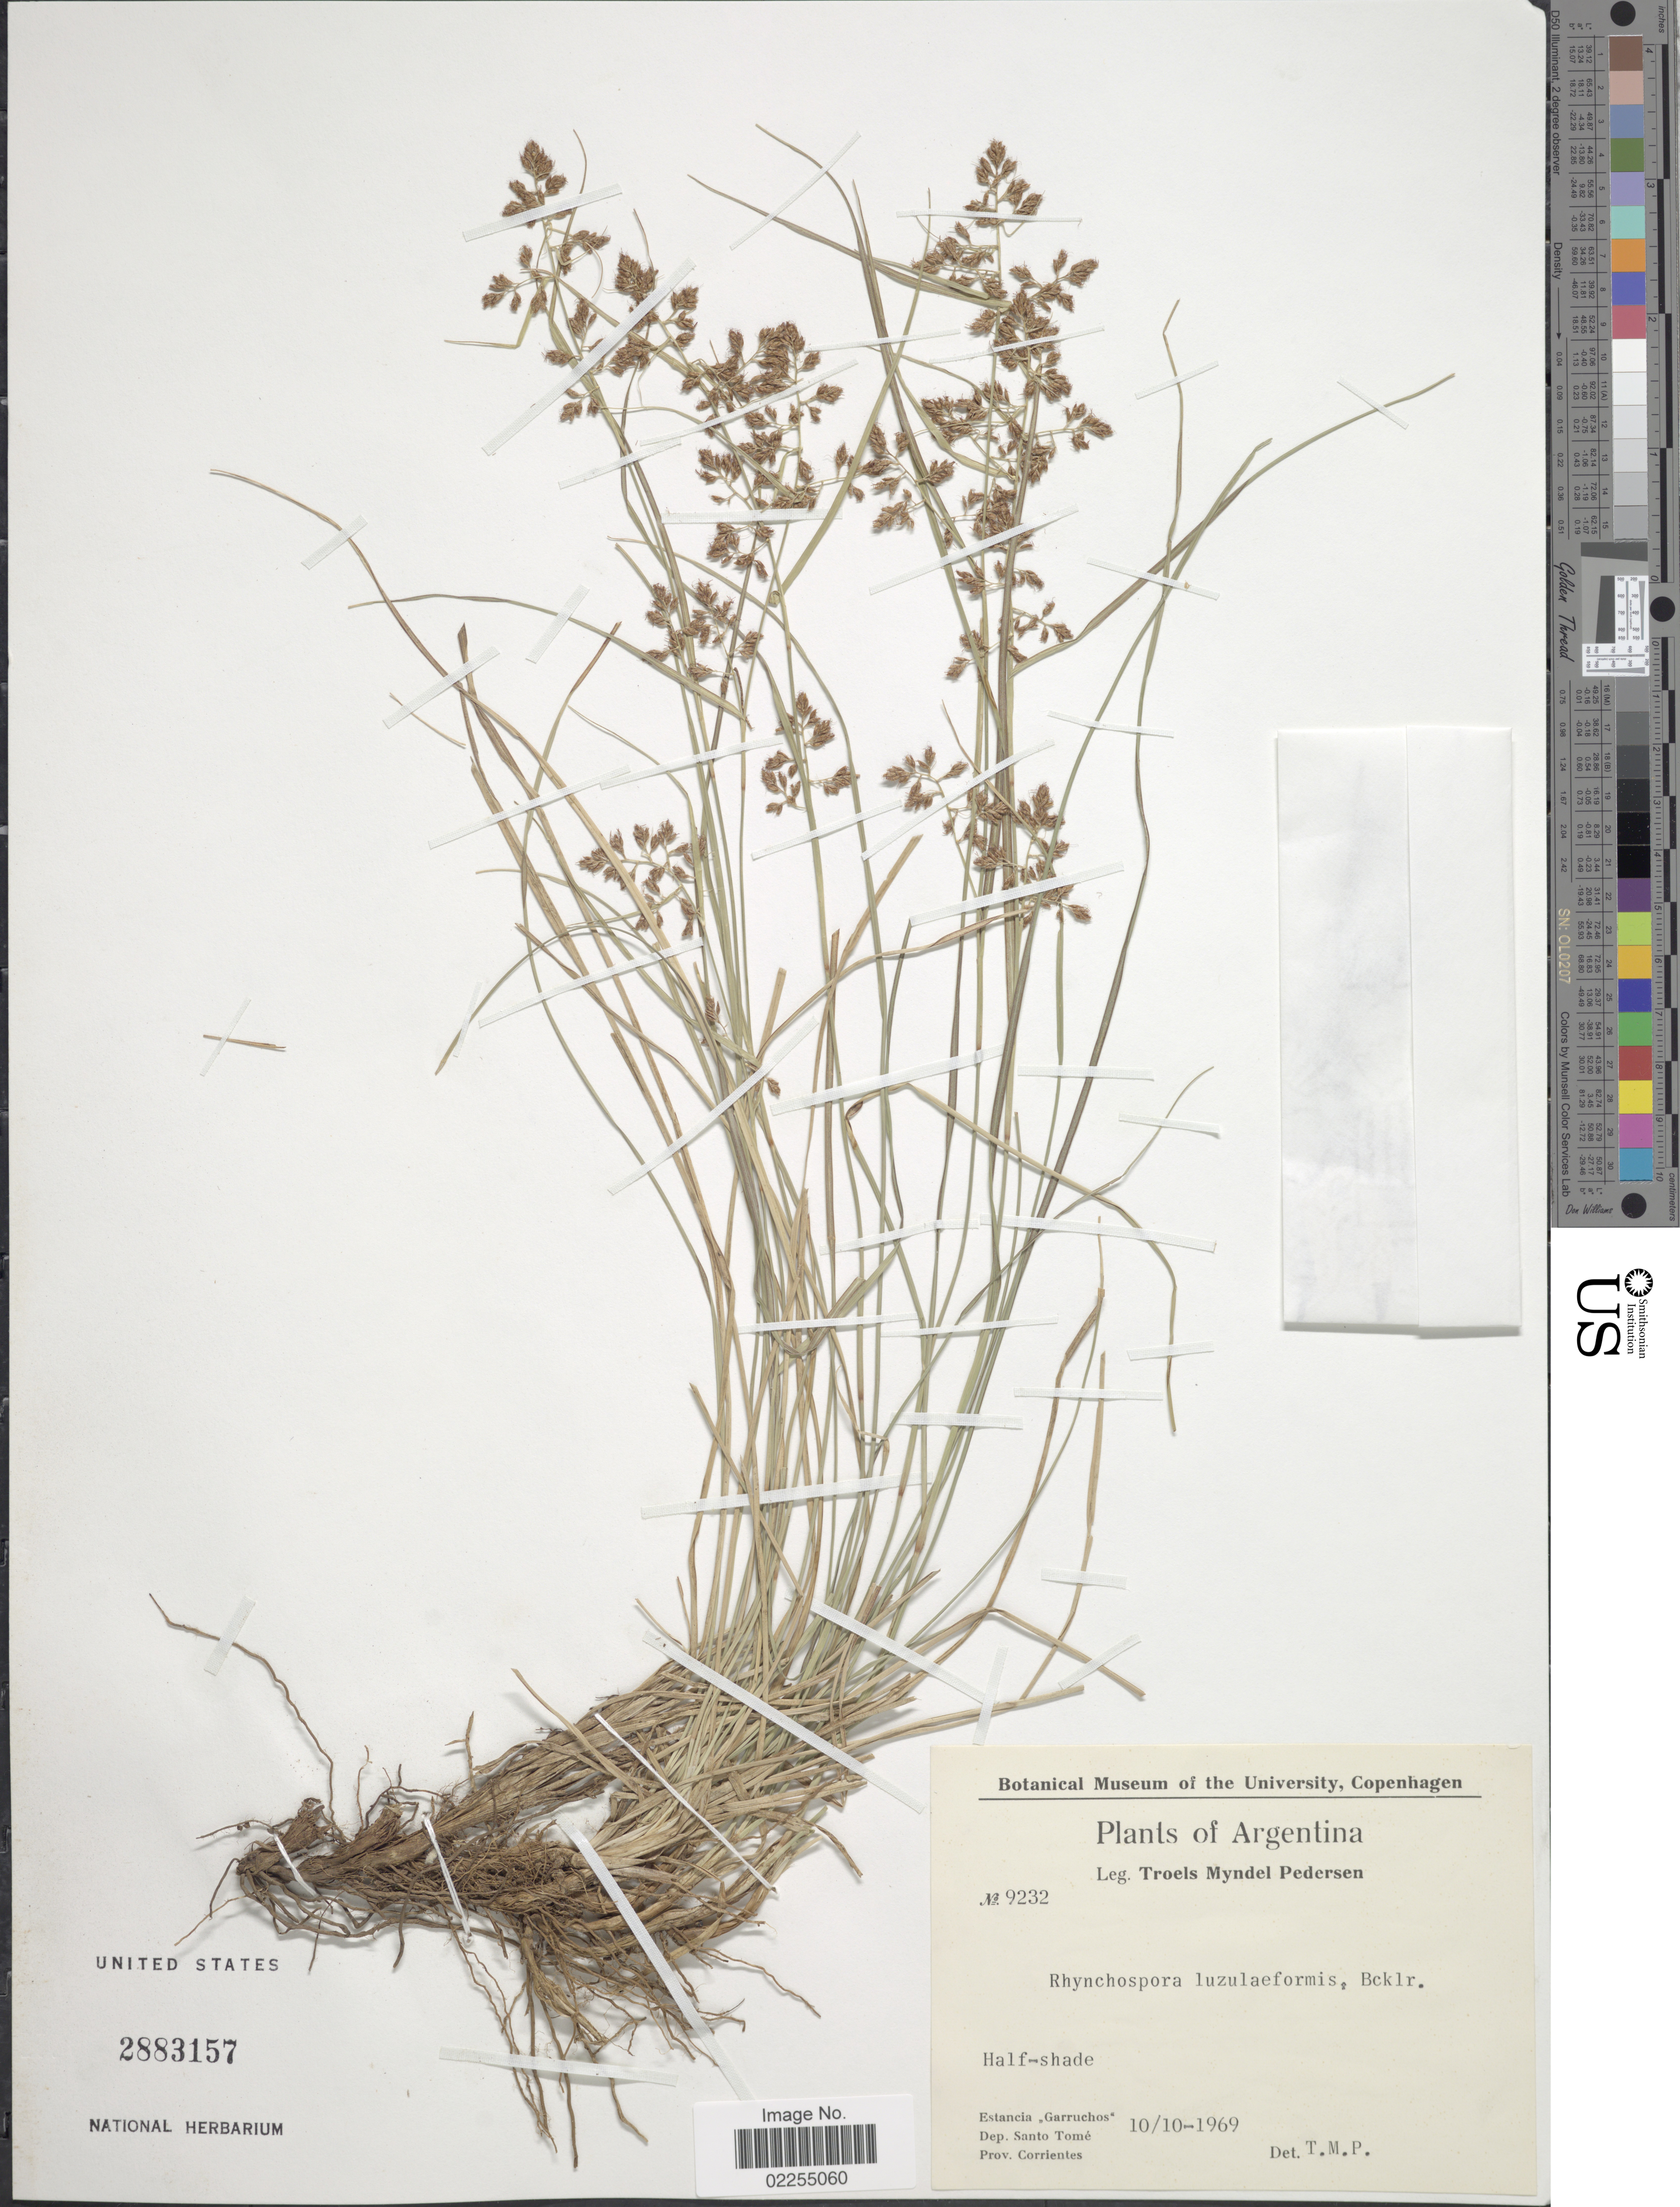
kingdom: Plantae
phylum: Tracheophyta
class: Liliopsida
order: Poales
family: Cyperaceae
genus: Rhynchospora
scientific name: Rhynchospora megapotamica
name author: (A. Spreng.) H. Pfeiff.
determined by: Filho, P. J. S. Silva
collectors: T. Pederson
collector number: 9232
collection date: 1969-10-10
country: Argentina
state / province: Corrientes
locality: Estancia Garruchos, dep. Santo Tome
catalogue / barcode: US 2883157